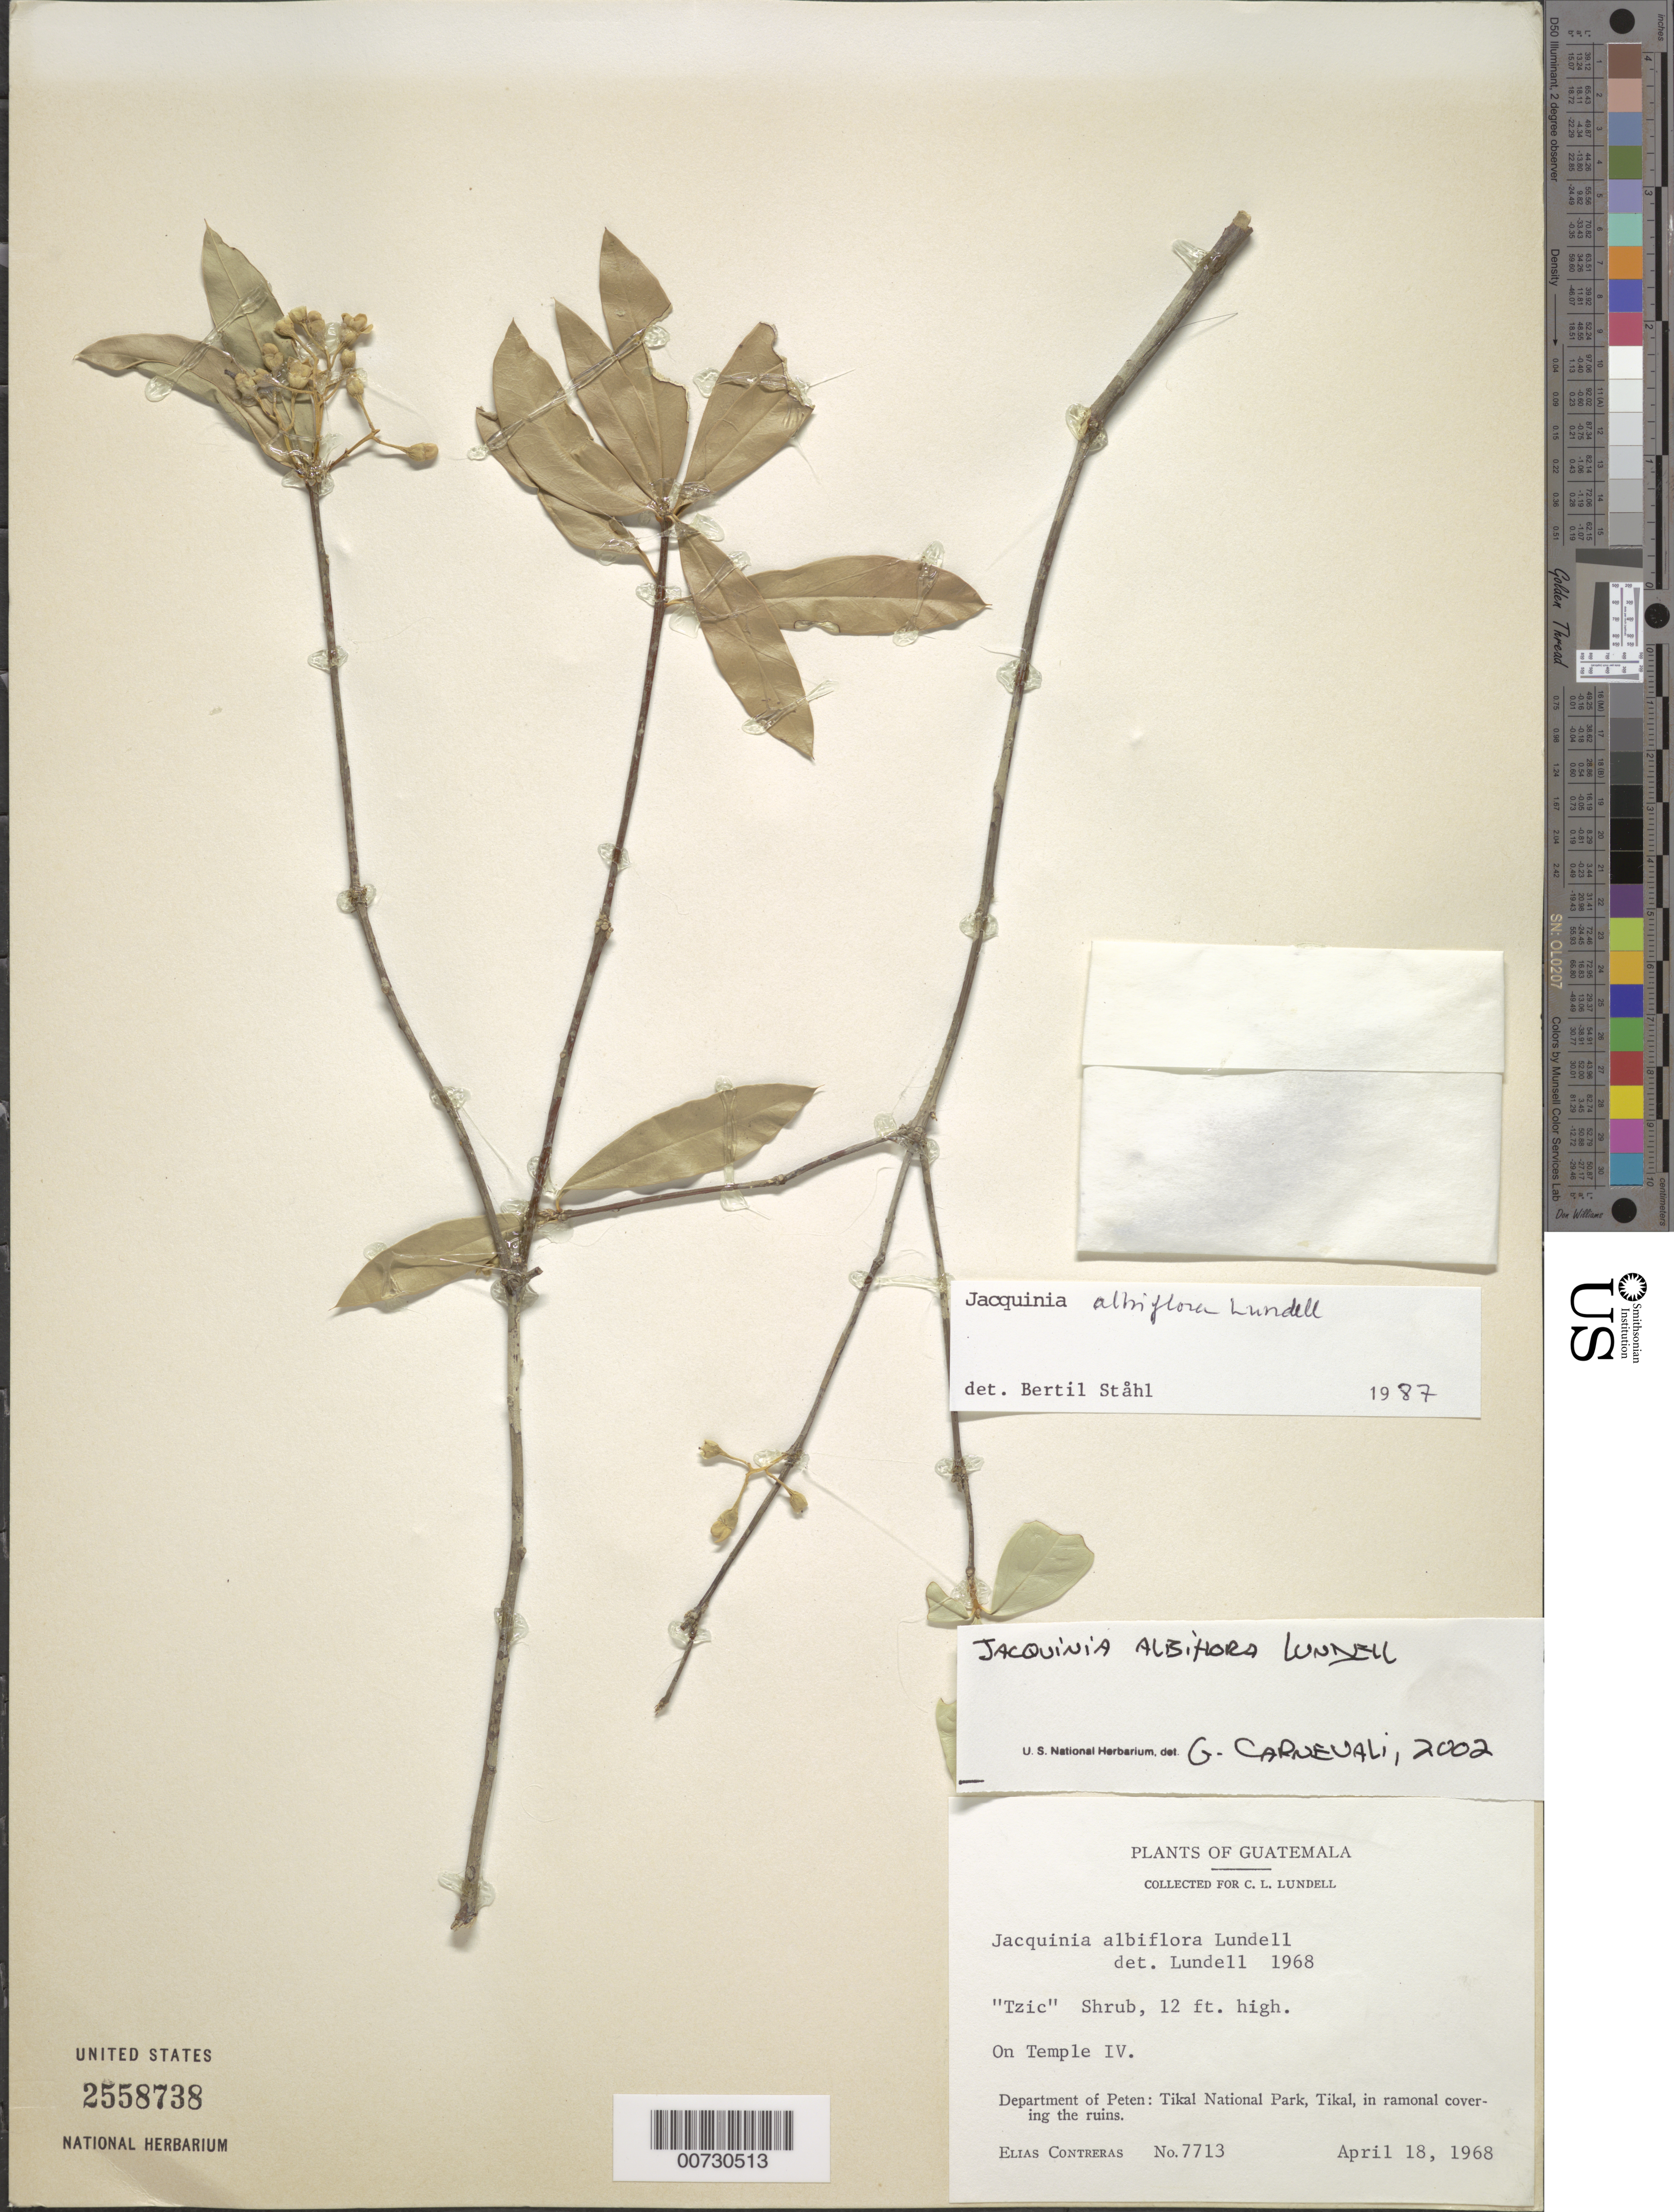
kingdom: Plantae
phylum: Tracheophyta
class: Magnoliopsida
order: Ericales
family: Primulaceae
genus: Jacquinia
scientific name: Jacquinia albiflora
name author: Lundell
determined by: Ståhl, B.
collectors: E. Contreras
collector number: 7713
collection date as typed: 18 Apr 1968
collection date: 1968-04-18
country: Guatemala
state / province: El Petén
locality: Tikal National Park, Tikal.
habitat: in ramonal covering the ruins. On Temple IV.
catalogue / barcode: US 2558738